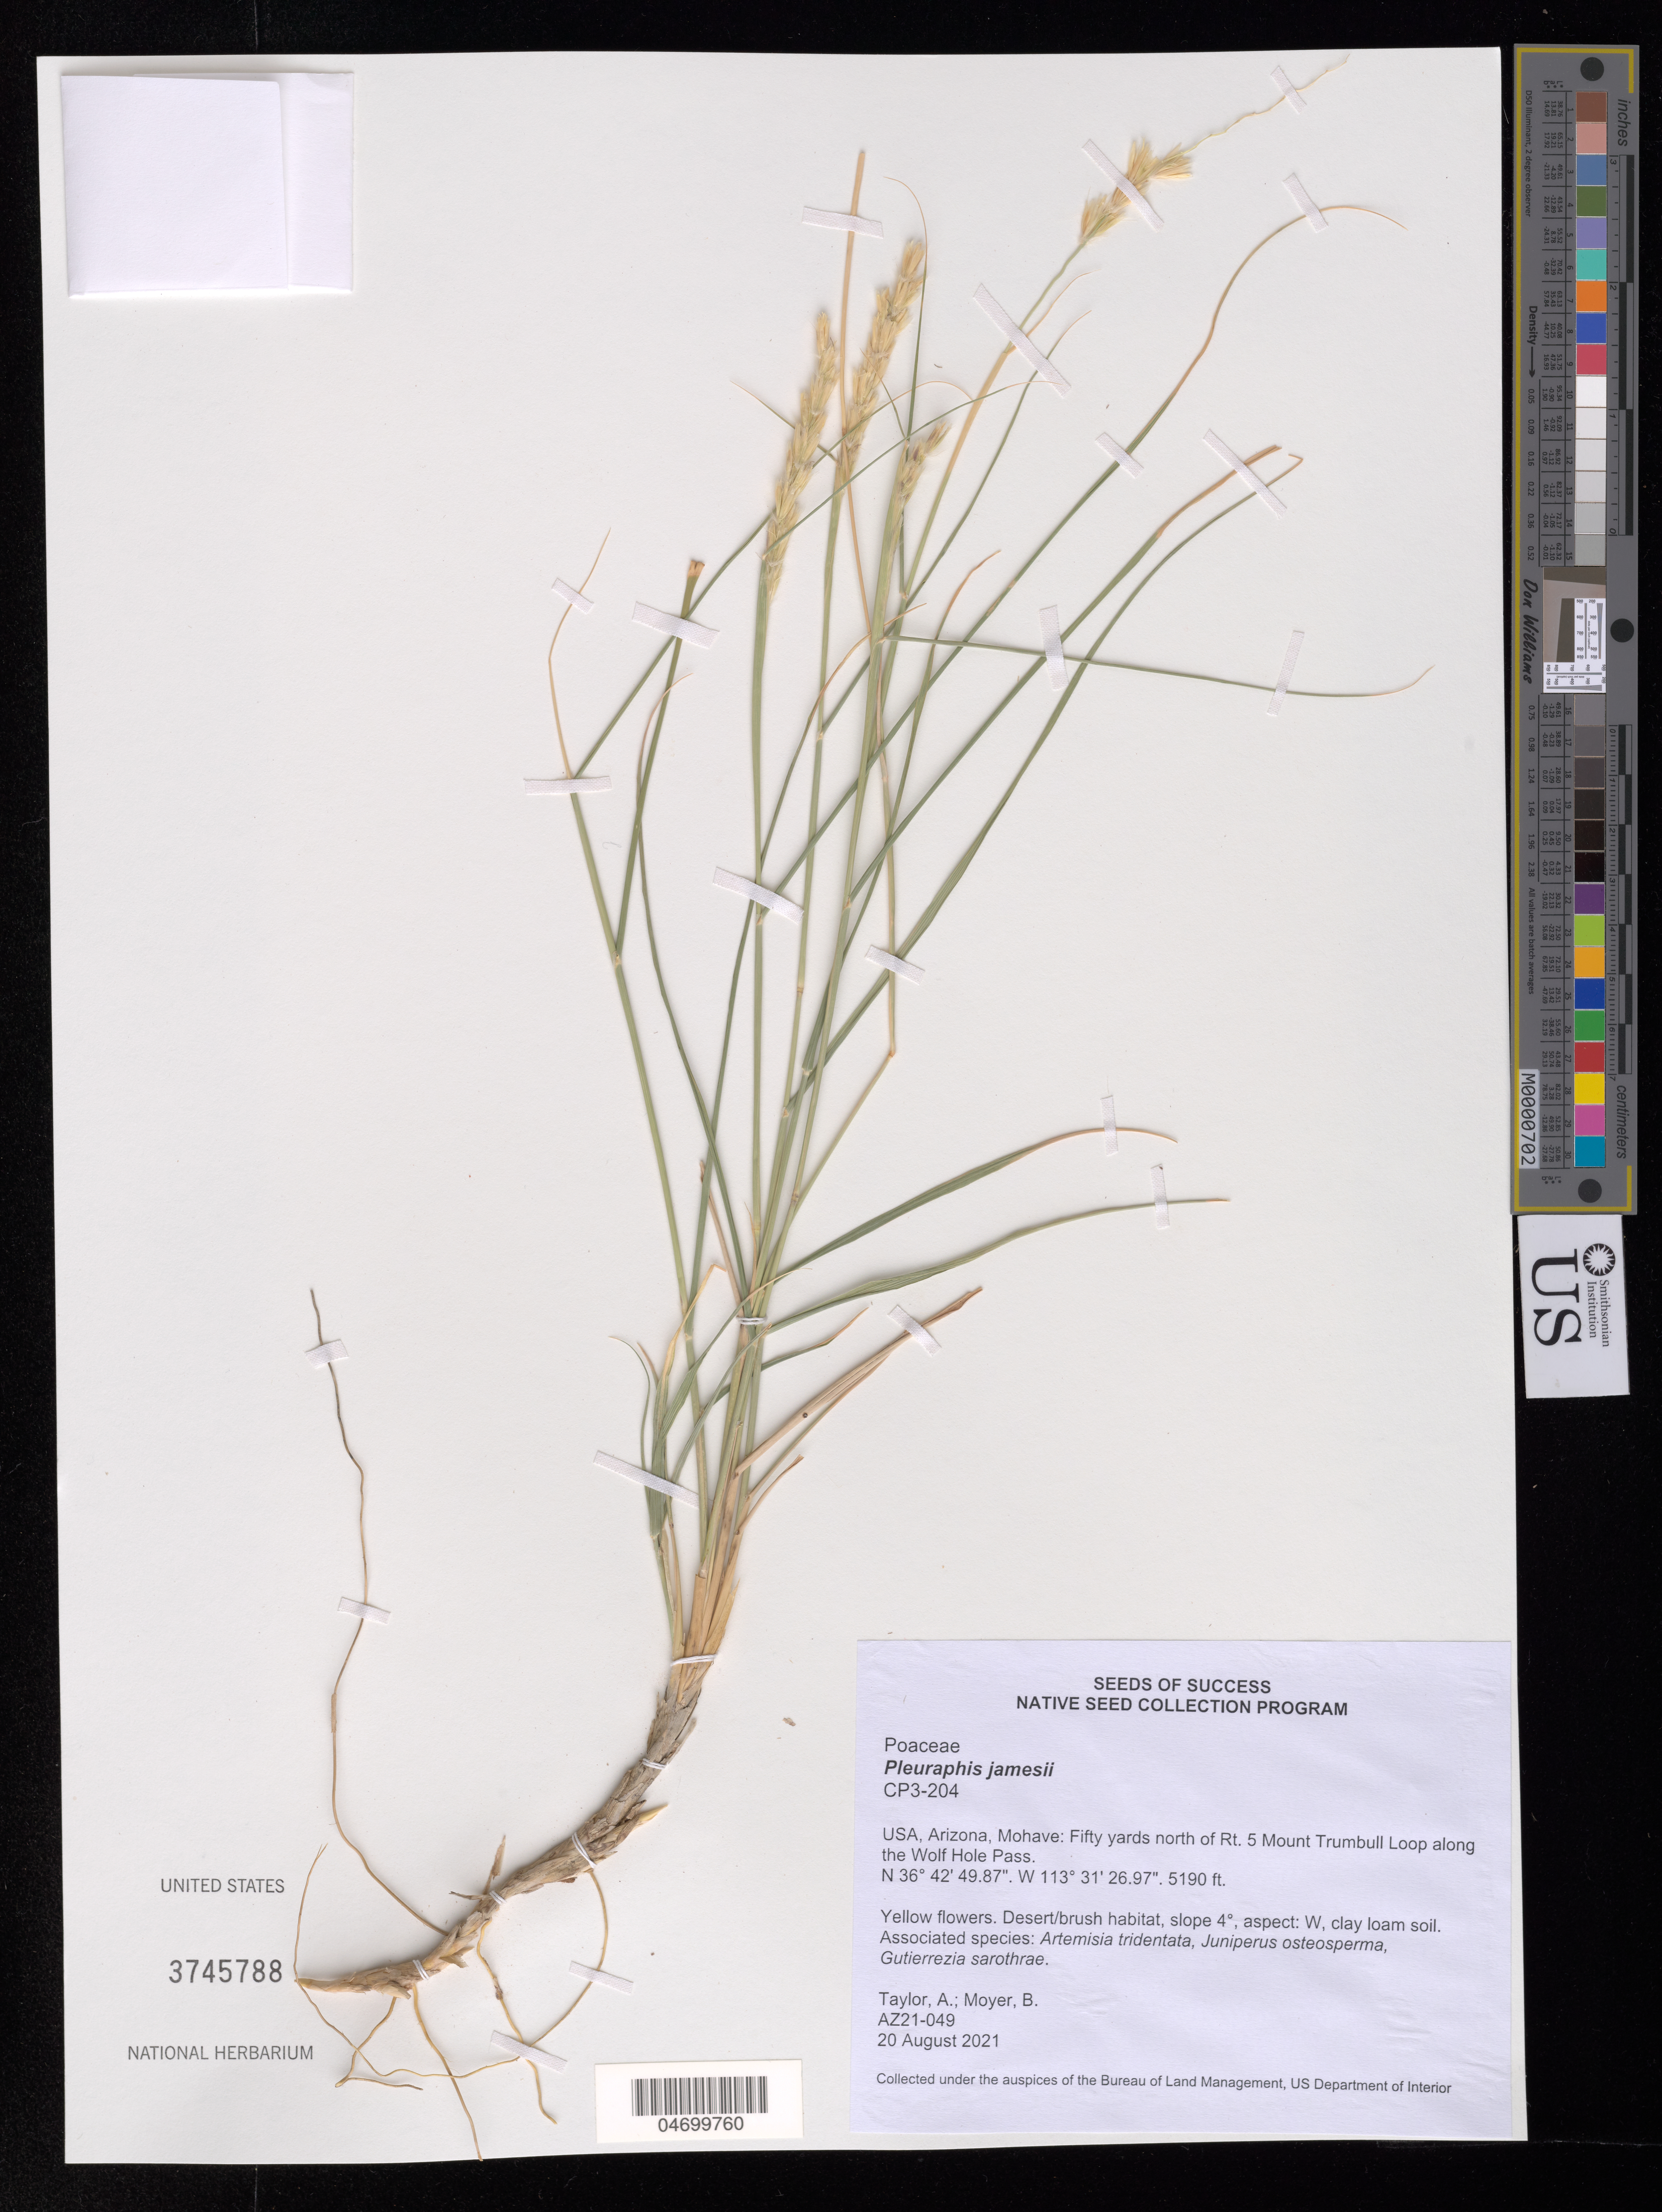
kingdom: Plantae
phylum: Tracheophyta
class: Liliopsida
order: Poales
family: Poaceae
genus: Pleuraphis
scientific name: Pleuraphis jamesii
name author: Torr.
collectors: A. Taylor & B. Moyer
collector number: CP3-204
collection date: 2021-08-20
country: United States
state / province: Arizona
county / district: Mohave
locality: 50 yards N of Rt. 5 Mount Trumbull Loop along the Wolf Hole Pass.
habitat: Clay loam soil. Desert/brush habitat. With Artemisia tridentata, Juniperus osteosperma, Gutierrezia sarothrae.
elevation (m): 1582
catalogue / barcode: US 3745788